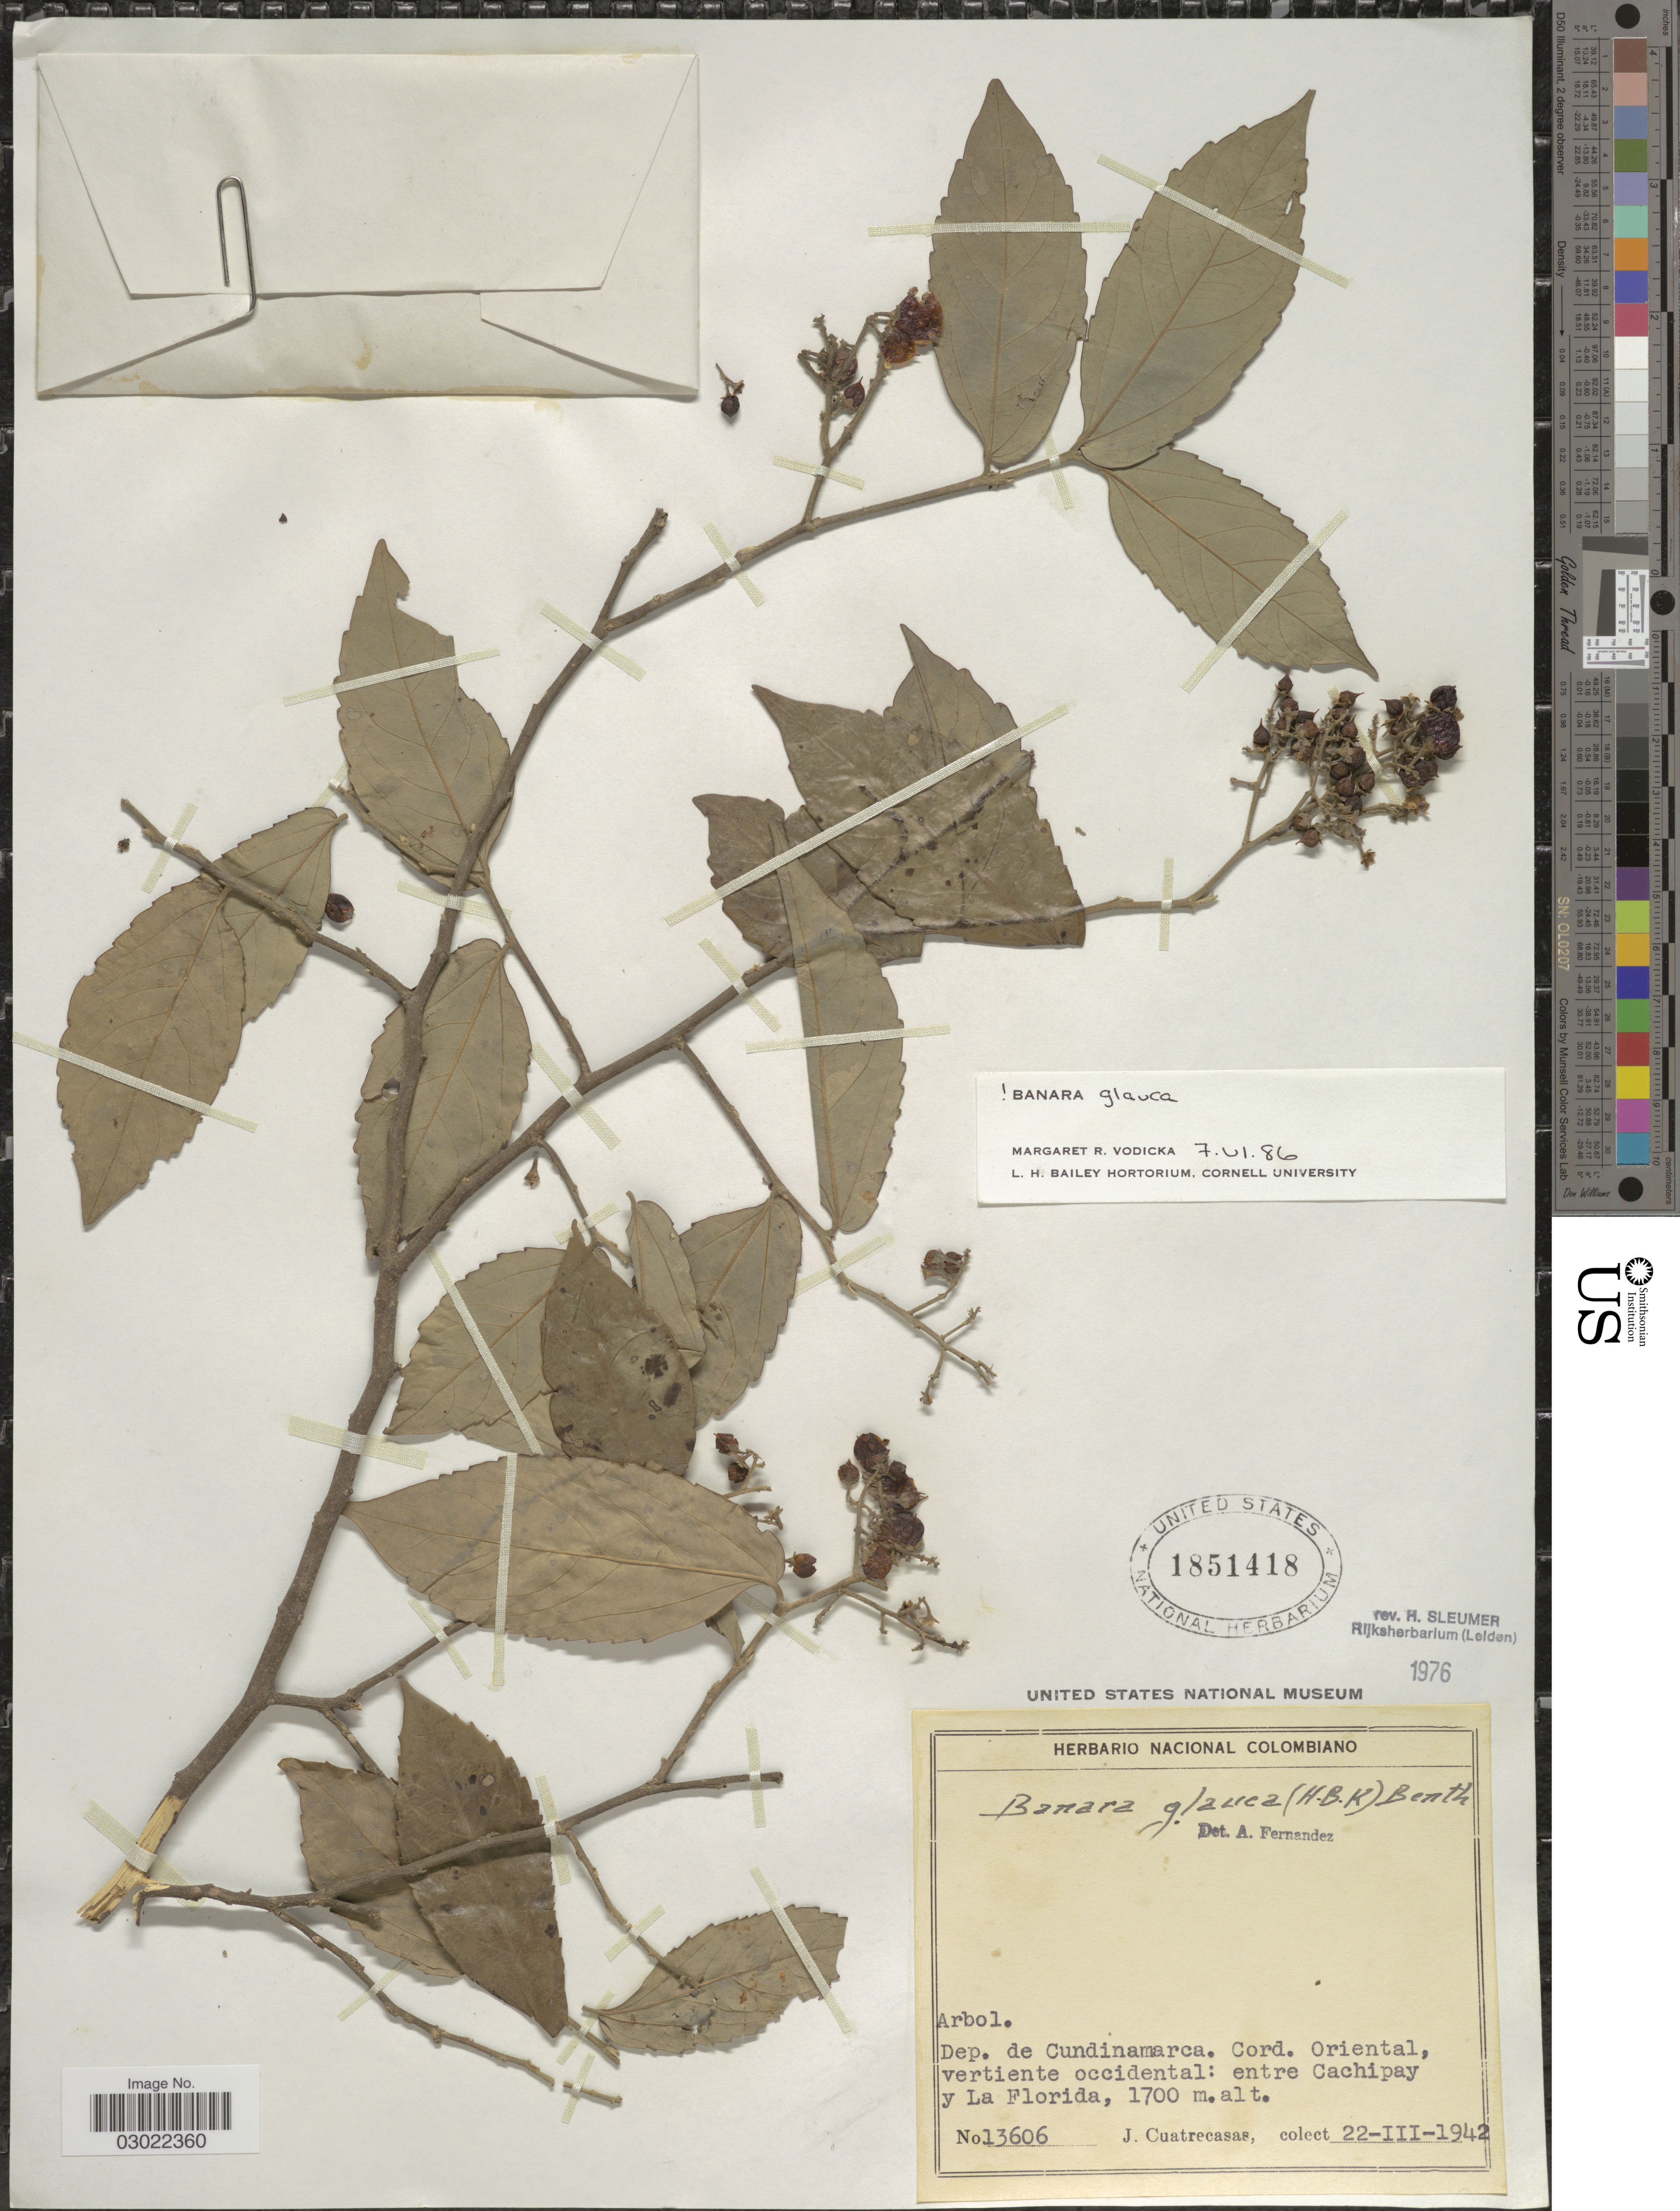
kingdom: Plantae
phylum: Tracheophyta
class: Magnoliopsida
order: Malpighiales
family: Salicaceae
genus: Banara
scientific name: Banara glauca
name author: (Kunth) Benth.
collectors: J. Cuatrecasas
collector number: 13606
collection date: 1942-03-22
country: Colombia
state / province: Cundinamarca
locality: Dep. de Cundinamarca. Cord. Oriental, vertiente occidental: entre Cachipay y La Florida.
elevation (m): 1700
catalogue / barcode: US 1851418